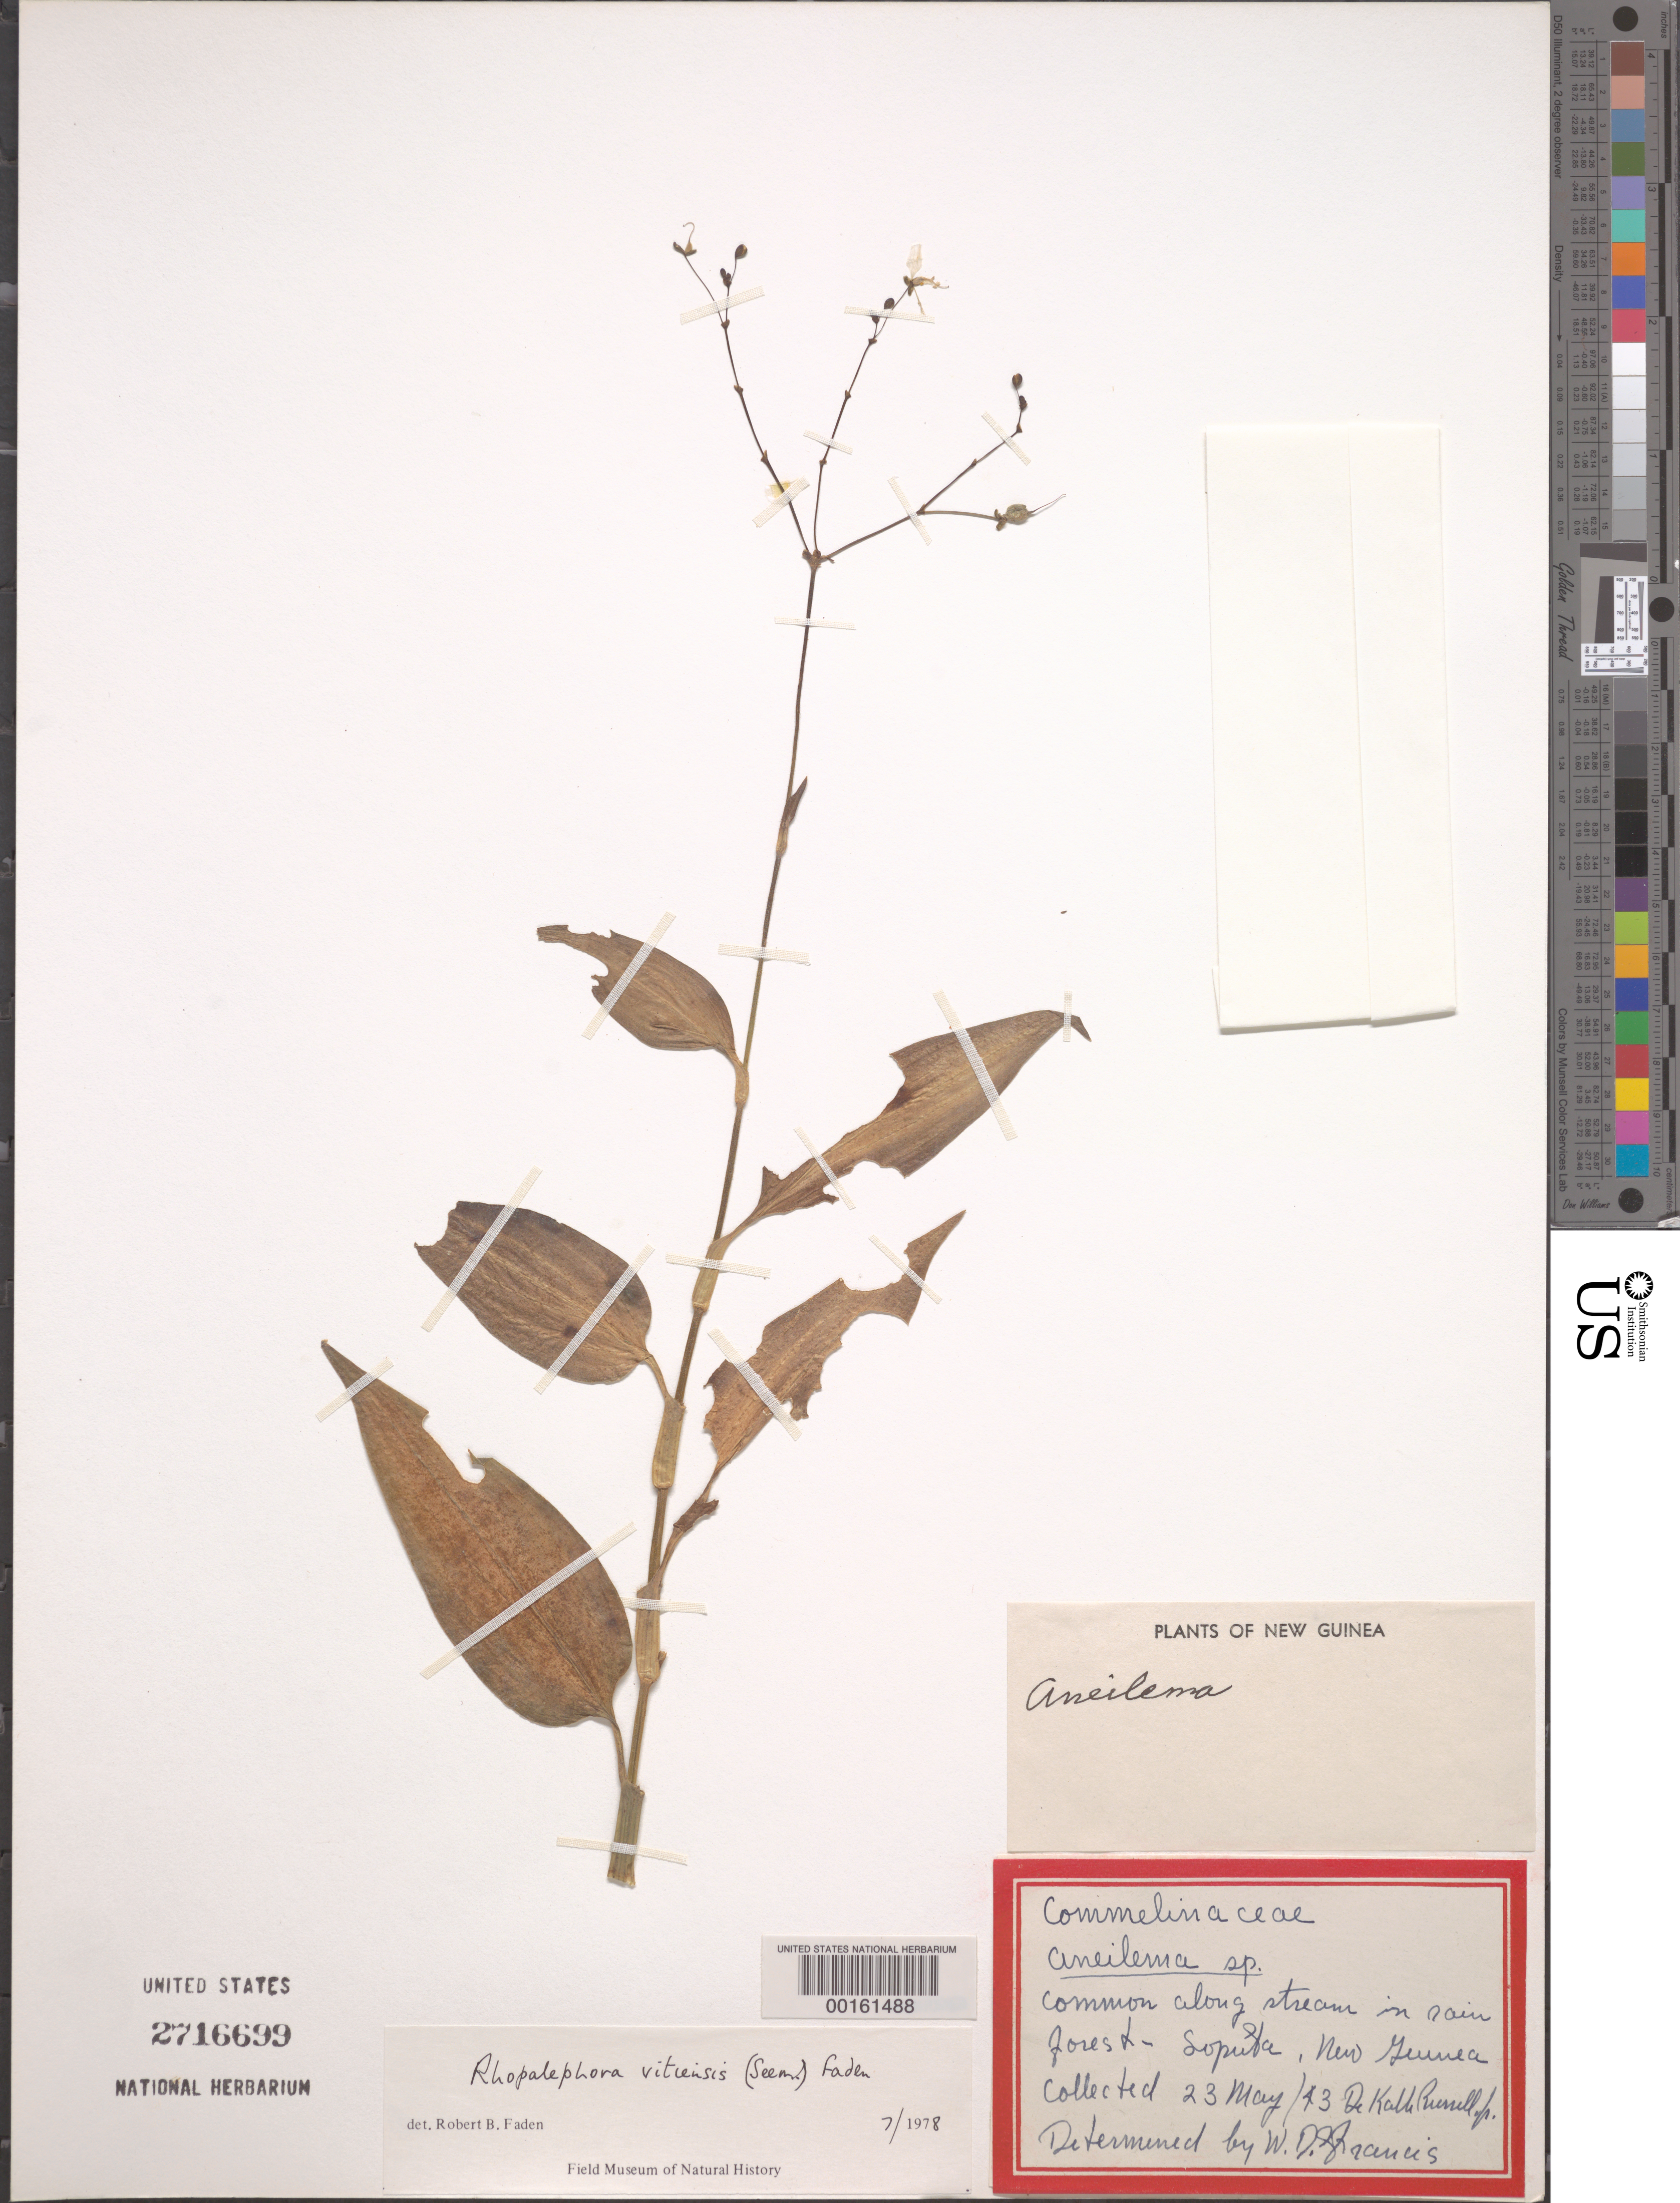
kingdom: Plantae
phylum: Tracheophyta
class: Liliopsida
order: Commelinales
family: Commelinaceae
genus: Rhopalephora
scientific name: Rhopalephora vitiensis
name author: (Seem.) Faden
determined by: Faden, Robert B., (US), Smithsonian Institution - National Museum of Natural History (UNITED STATES)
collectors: R. Dekalle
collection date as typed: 23 May 1943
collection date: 1943-05-23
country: Papua New Guinea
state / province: Northern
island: New Guinea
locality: Soputa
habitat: Rain forest stream bank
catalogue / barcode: US 2716699